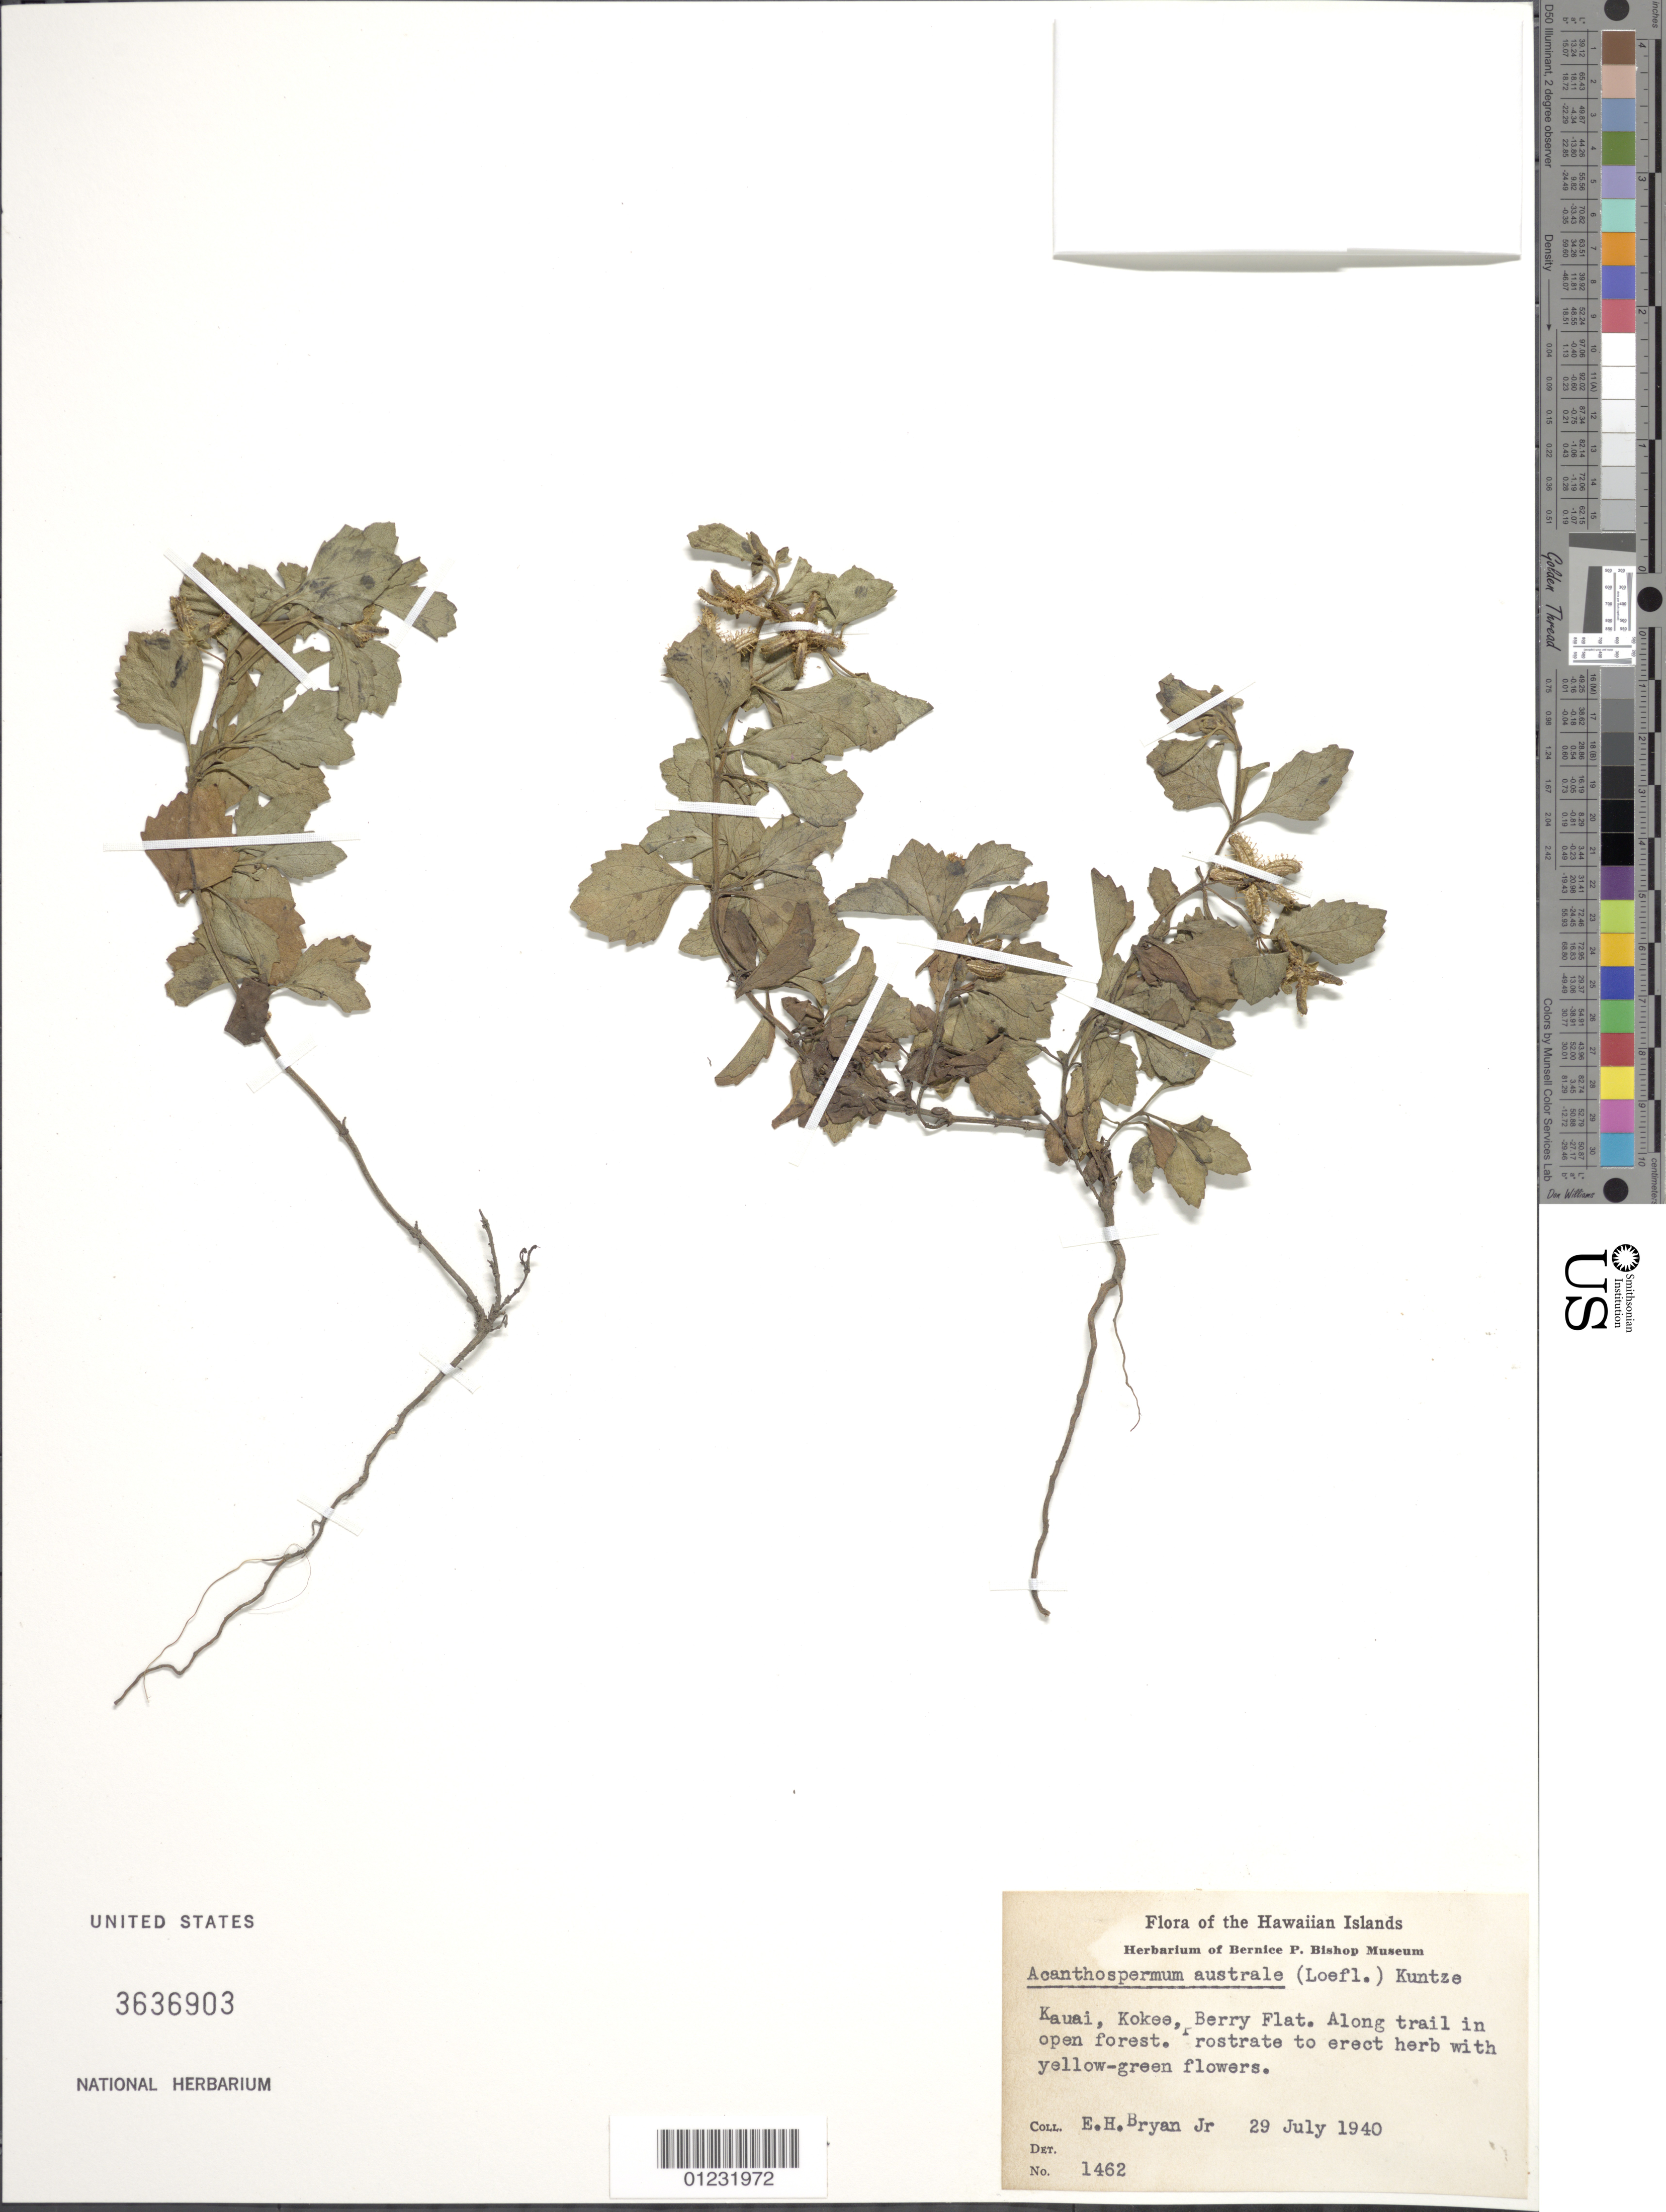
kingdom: Plantae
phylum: Tracheophyta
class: Magnoliopsida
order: Asterales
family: Asteraceae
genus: Acanthospermum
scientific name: Acanthospermum australe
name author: (Loefl.) Kuntze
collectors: E. Bryan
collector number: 1462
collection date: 1940-07-29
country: United States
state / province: Hawaii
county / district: Kauai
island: Kaua'i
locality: Kokee, Berry Flat.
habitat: Along trail in open forest.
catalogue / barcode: US 3636903